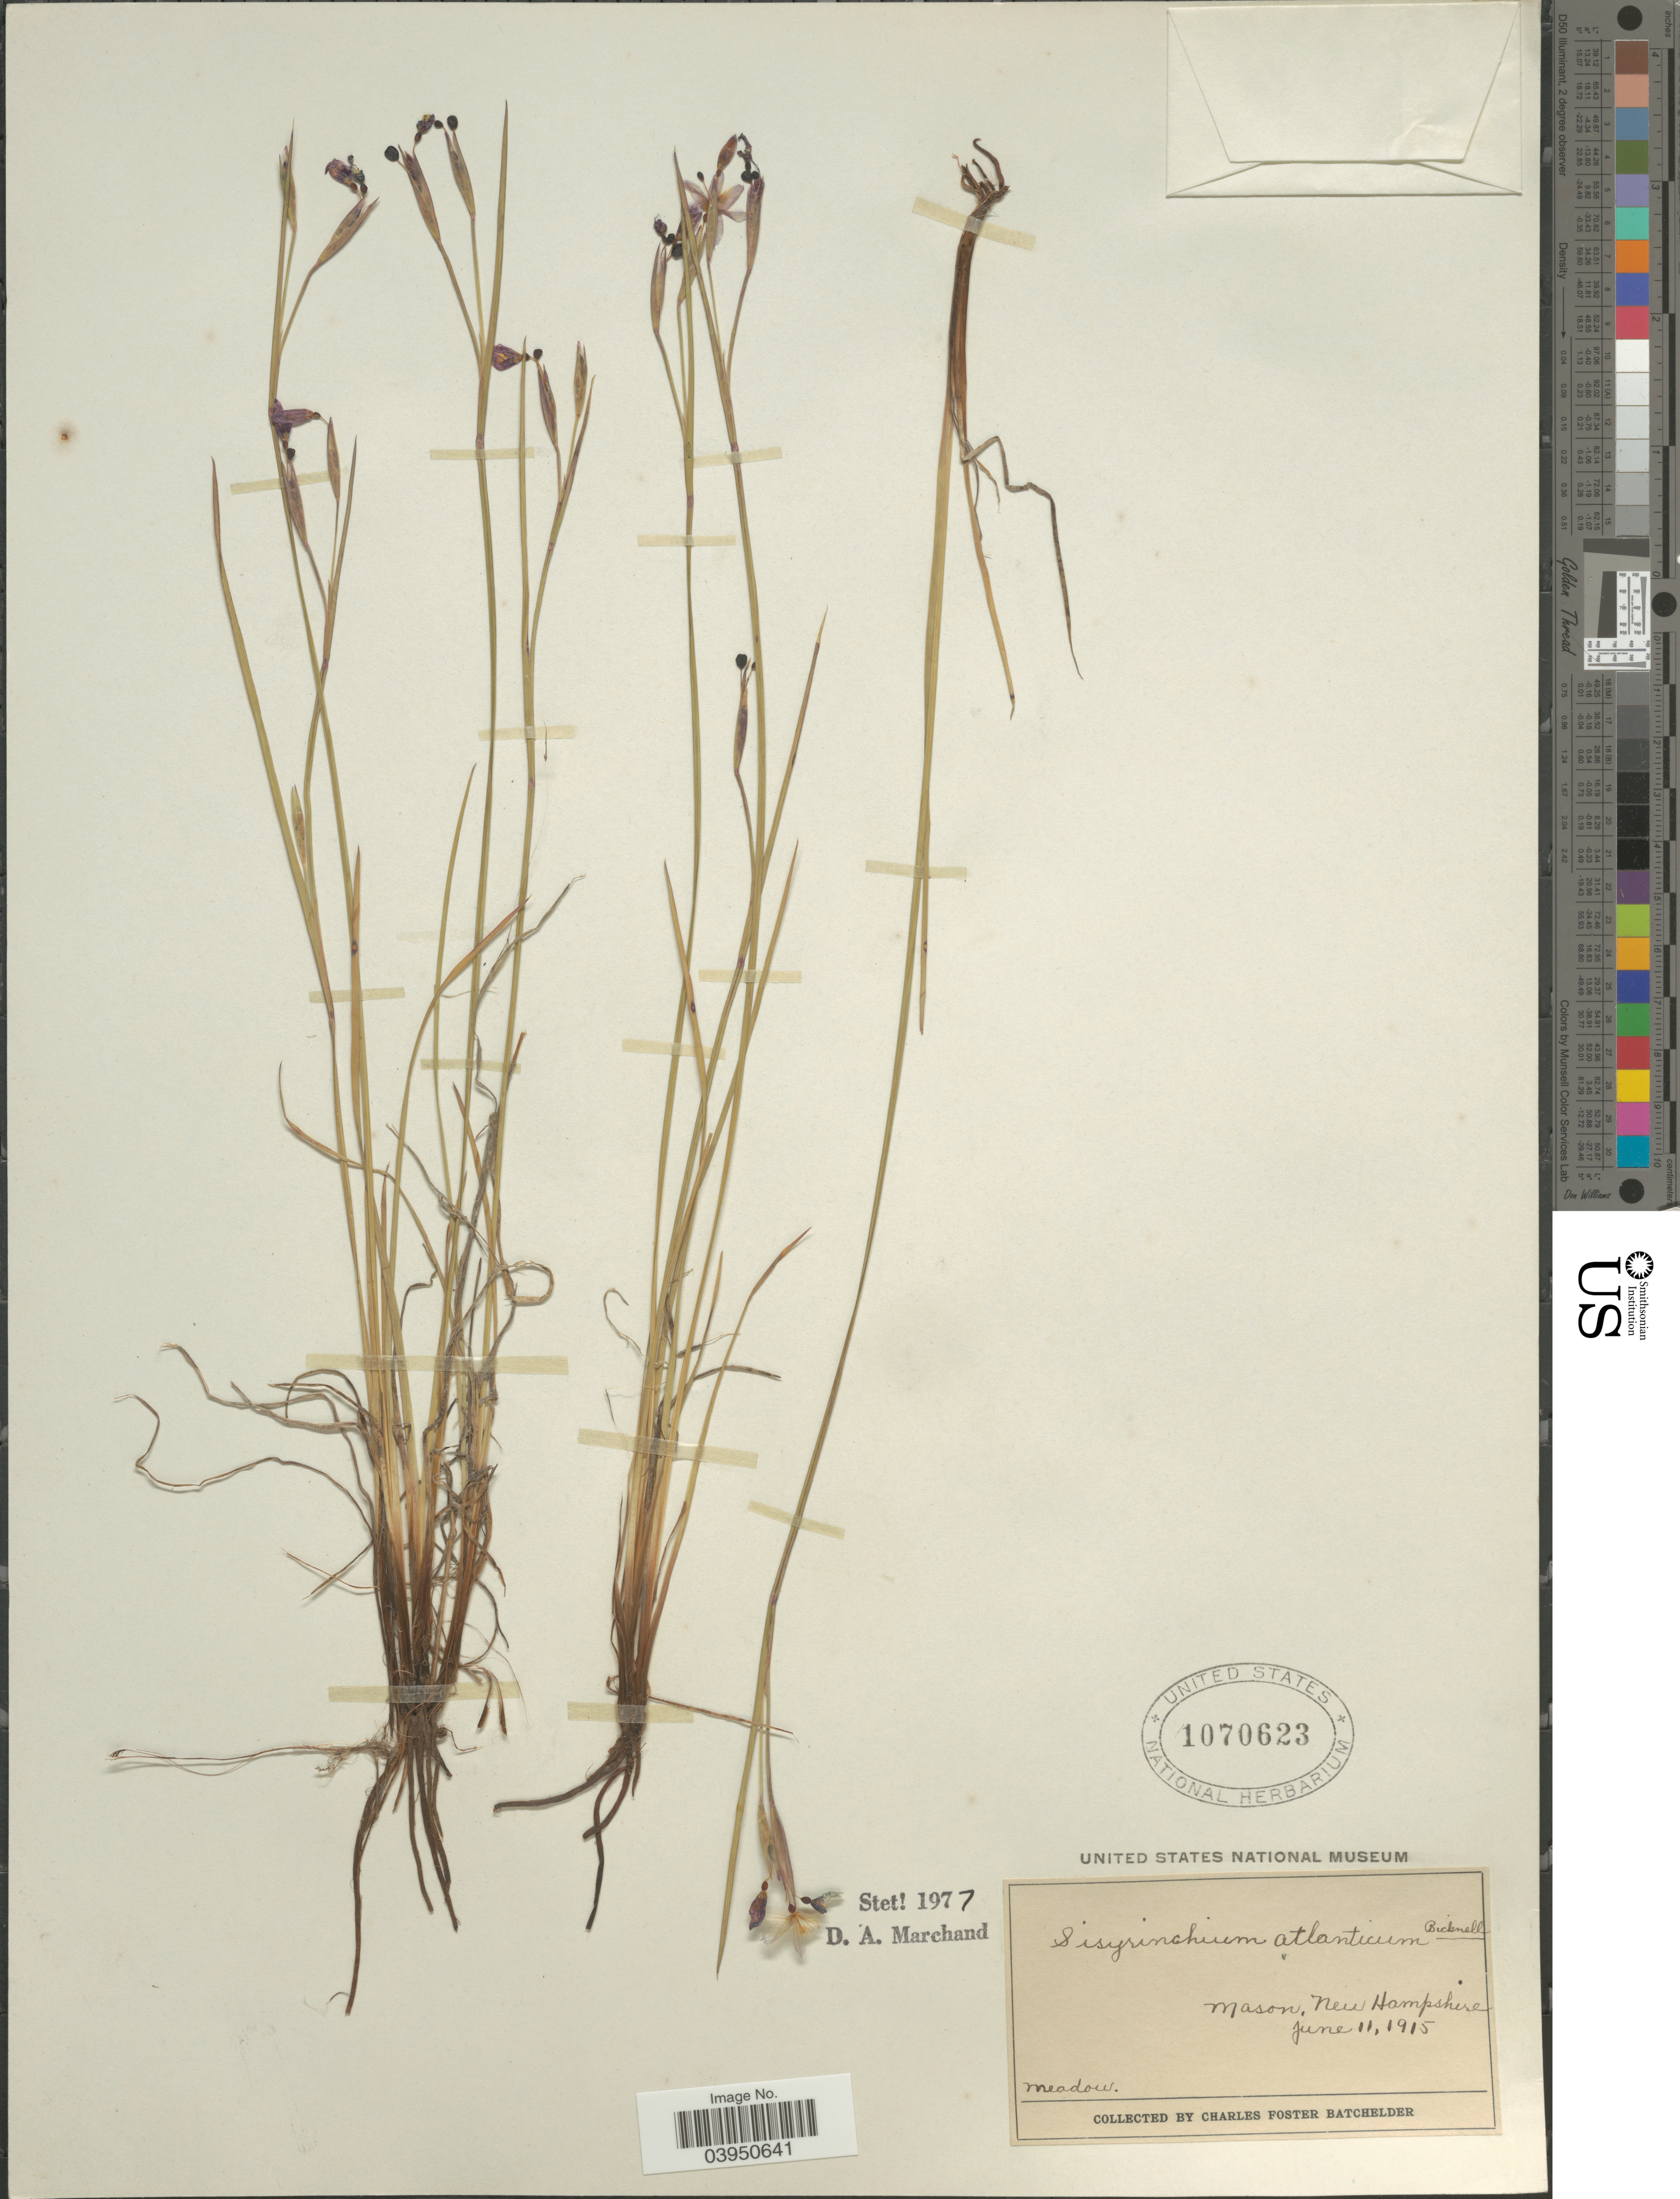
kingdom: Plantae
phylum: Tracheophyta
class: Liliopsida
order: Asparagales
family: Iridaceae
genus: Sisyrinchium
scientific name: Sisyrinchium atlanticum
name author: E.P. Bicknell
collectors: C. Batchelder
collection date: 1915-06-11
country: United States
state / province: New Hampshire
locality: Mason.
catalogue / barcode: US 1070623